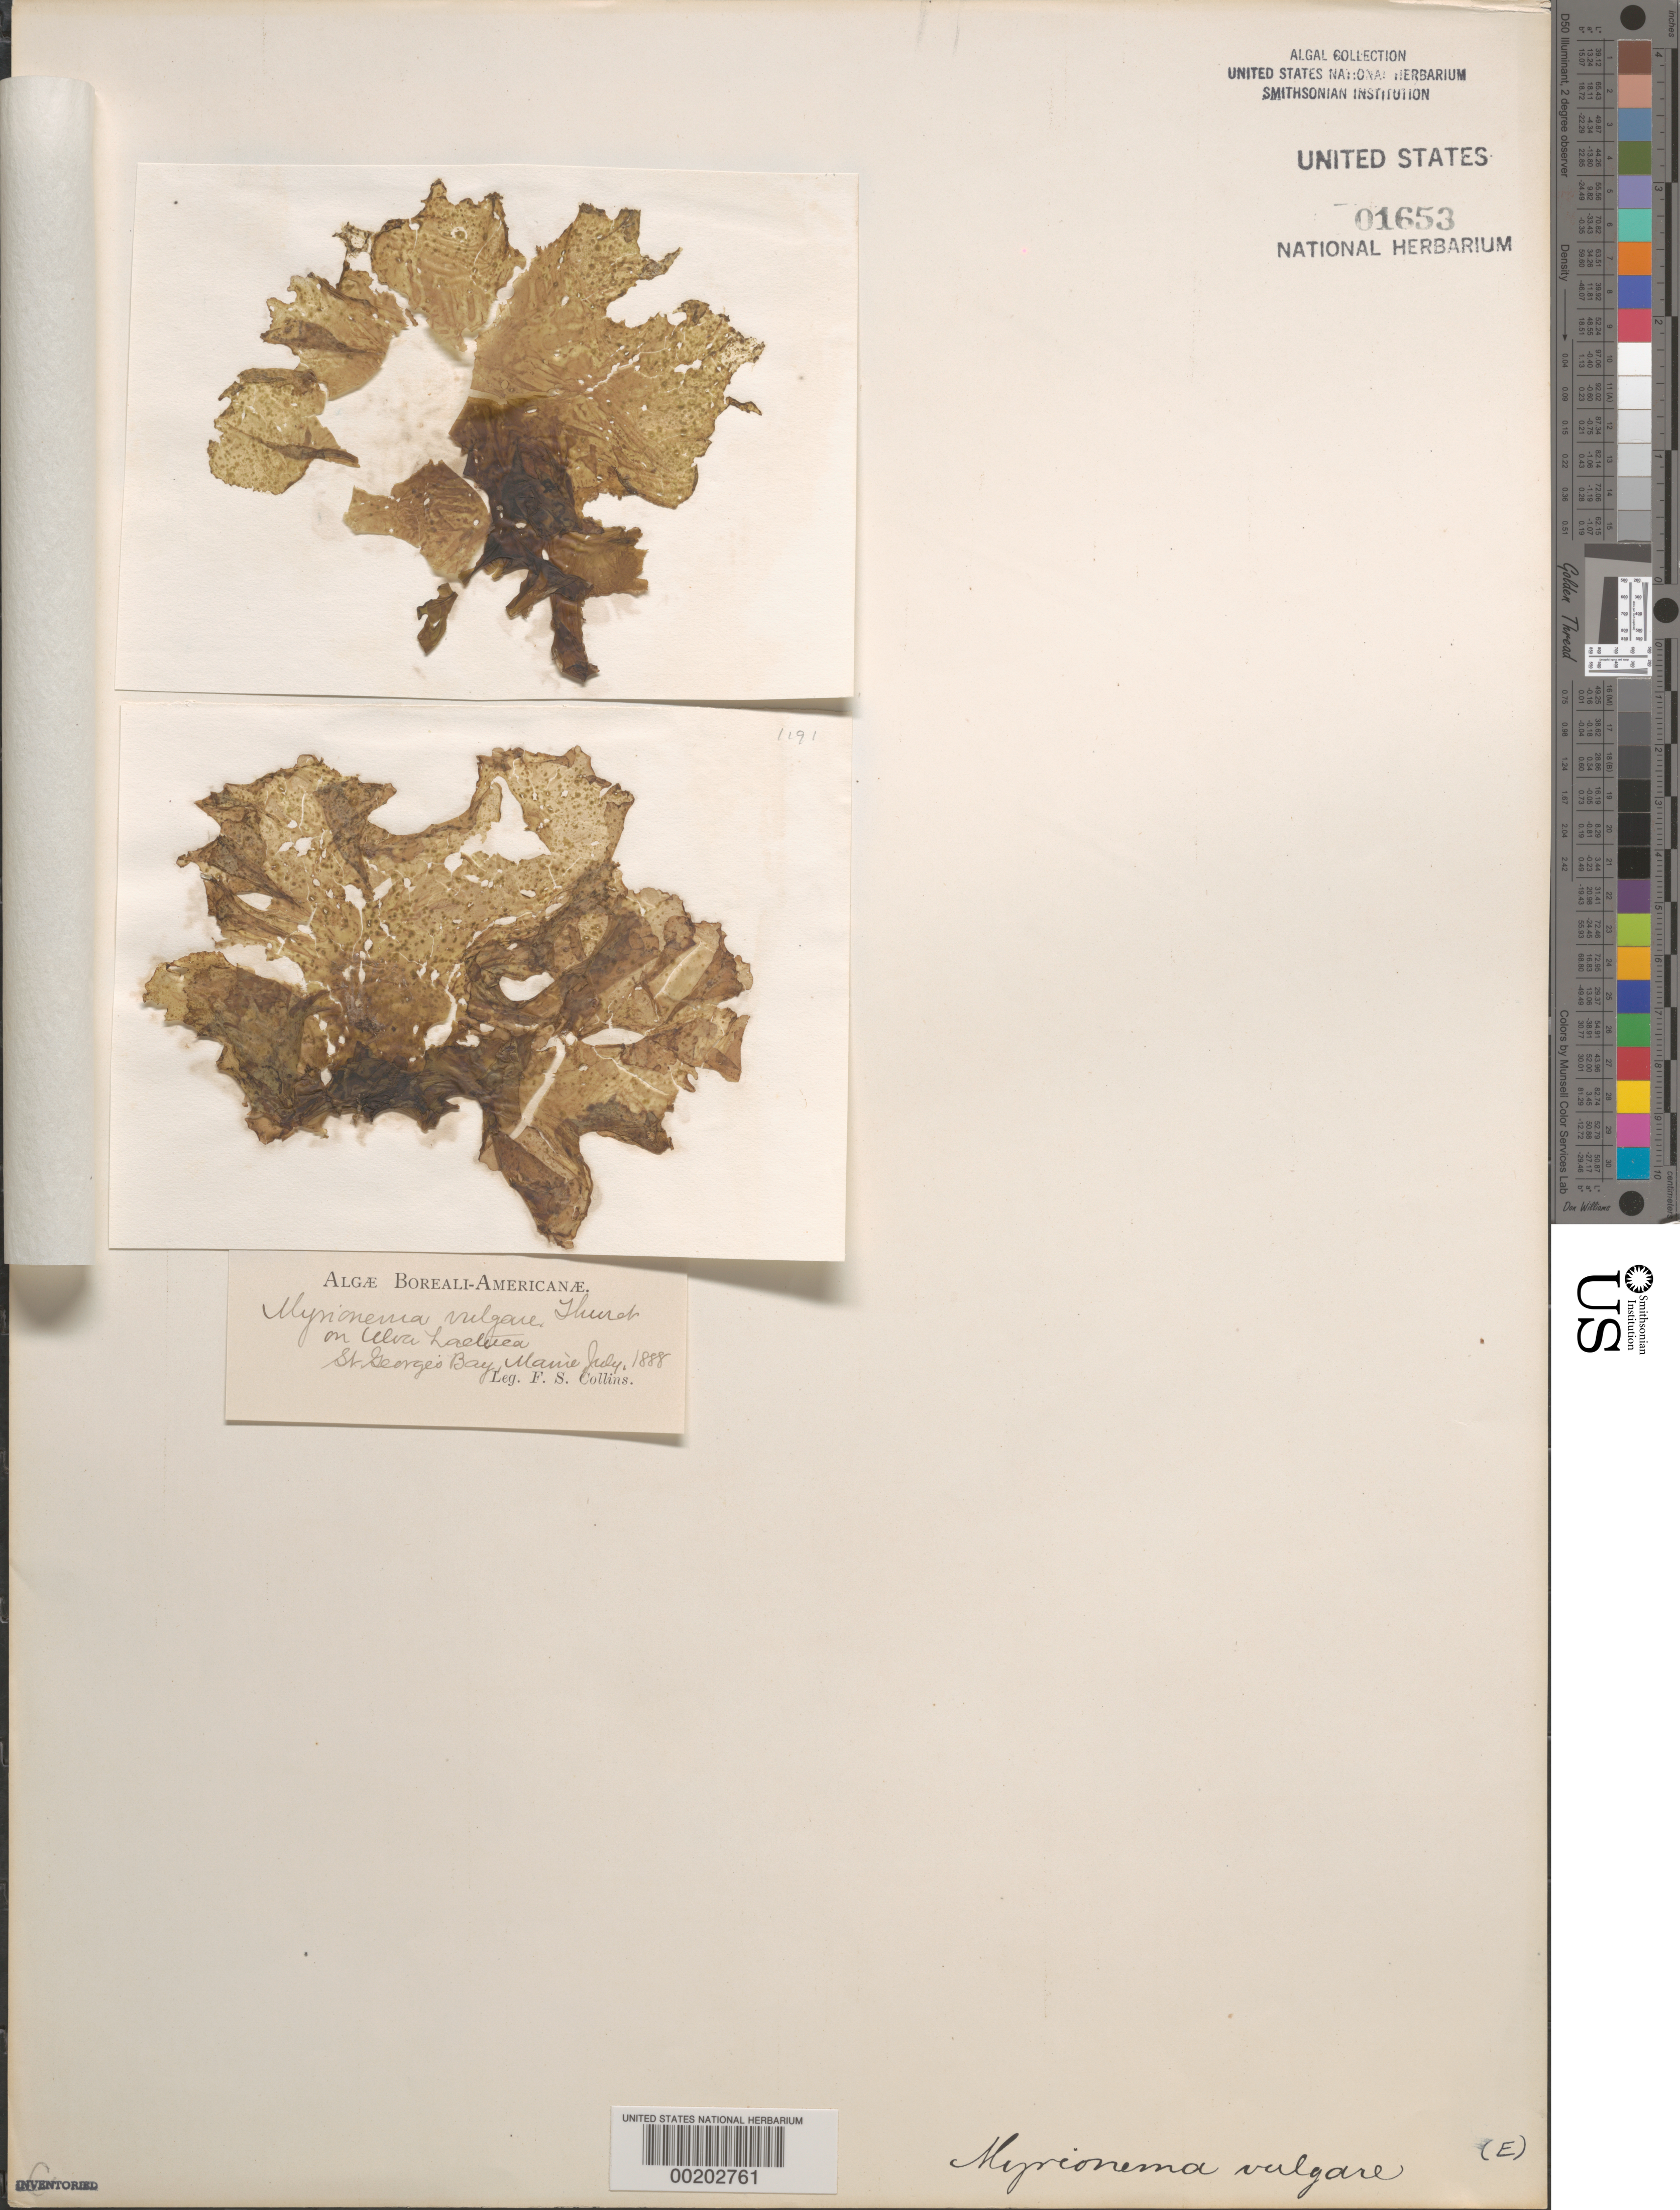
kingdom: Chromista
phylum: Ochrophyta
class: Phaeophyceae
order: Ectocarpales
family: Chordariaceae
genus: Myrionema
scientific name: Myrionema strangulans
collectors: F. Collins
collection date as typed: Jul 1888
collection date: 1888-07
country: United States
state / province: Maine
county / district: Knox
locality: St. George's Bay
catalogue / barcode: US 1653